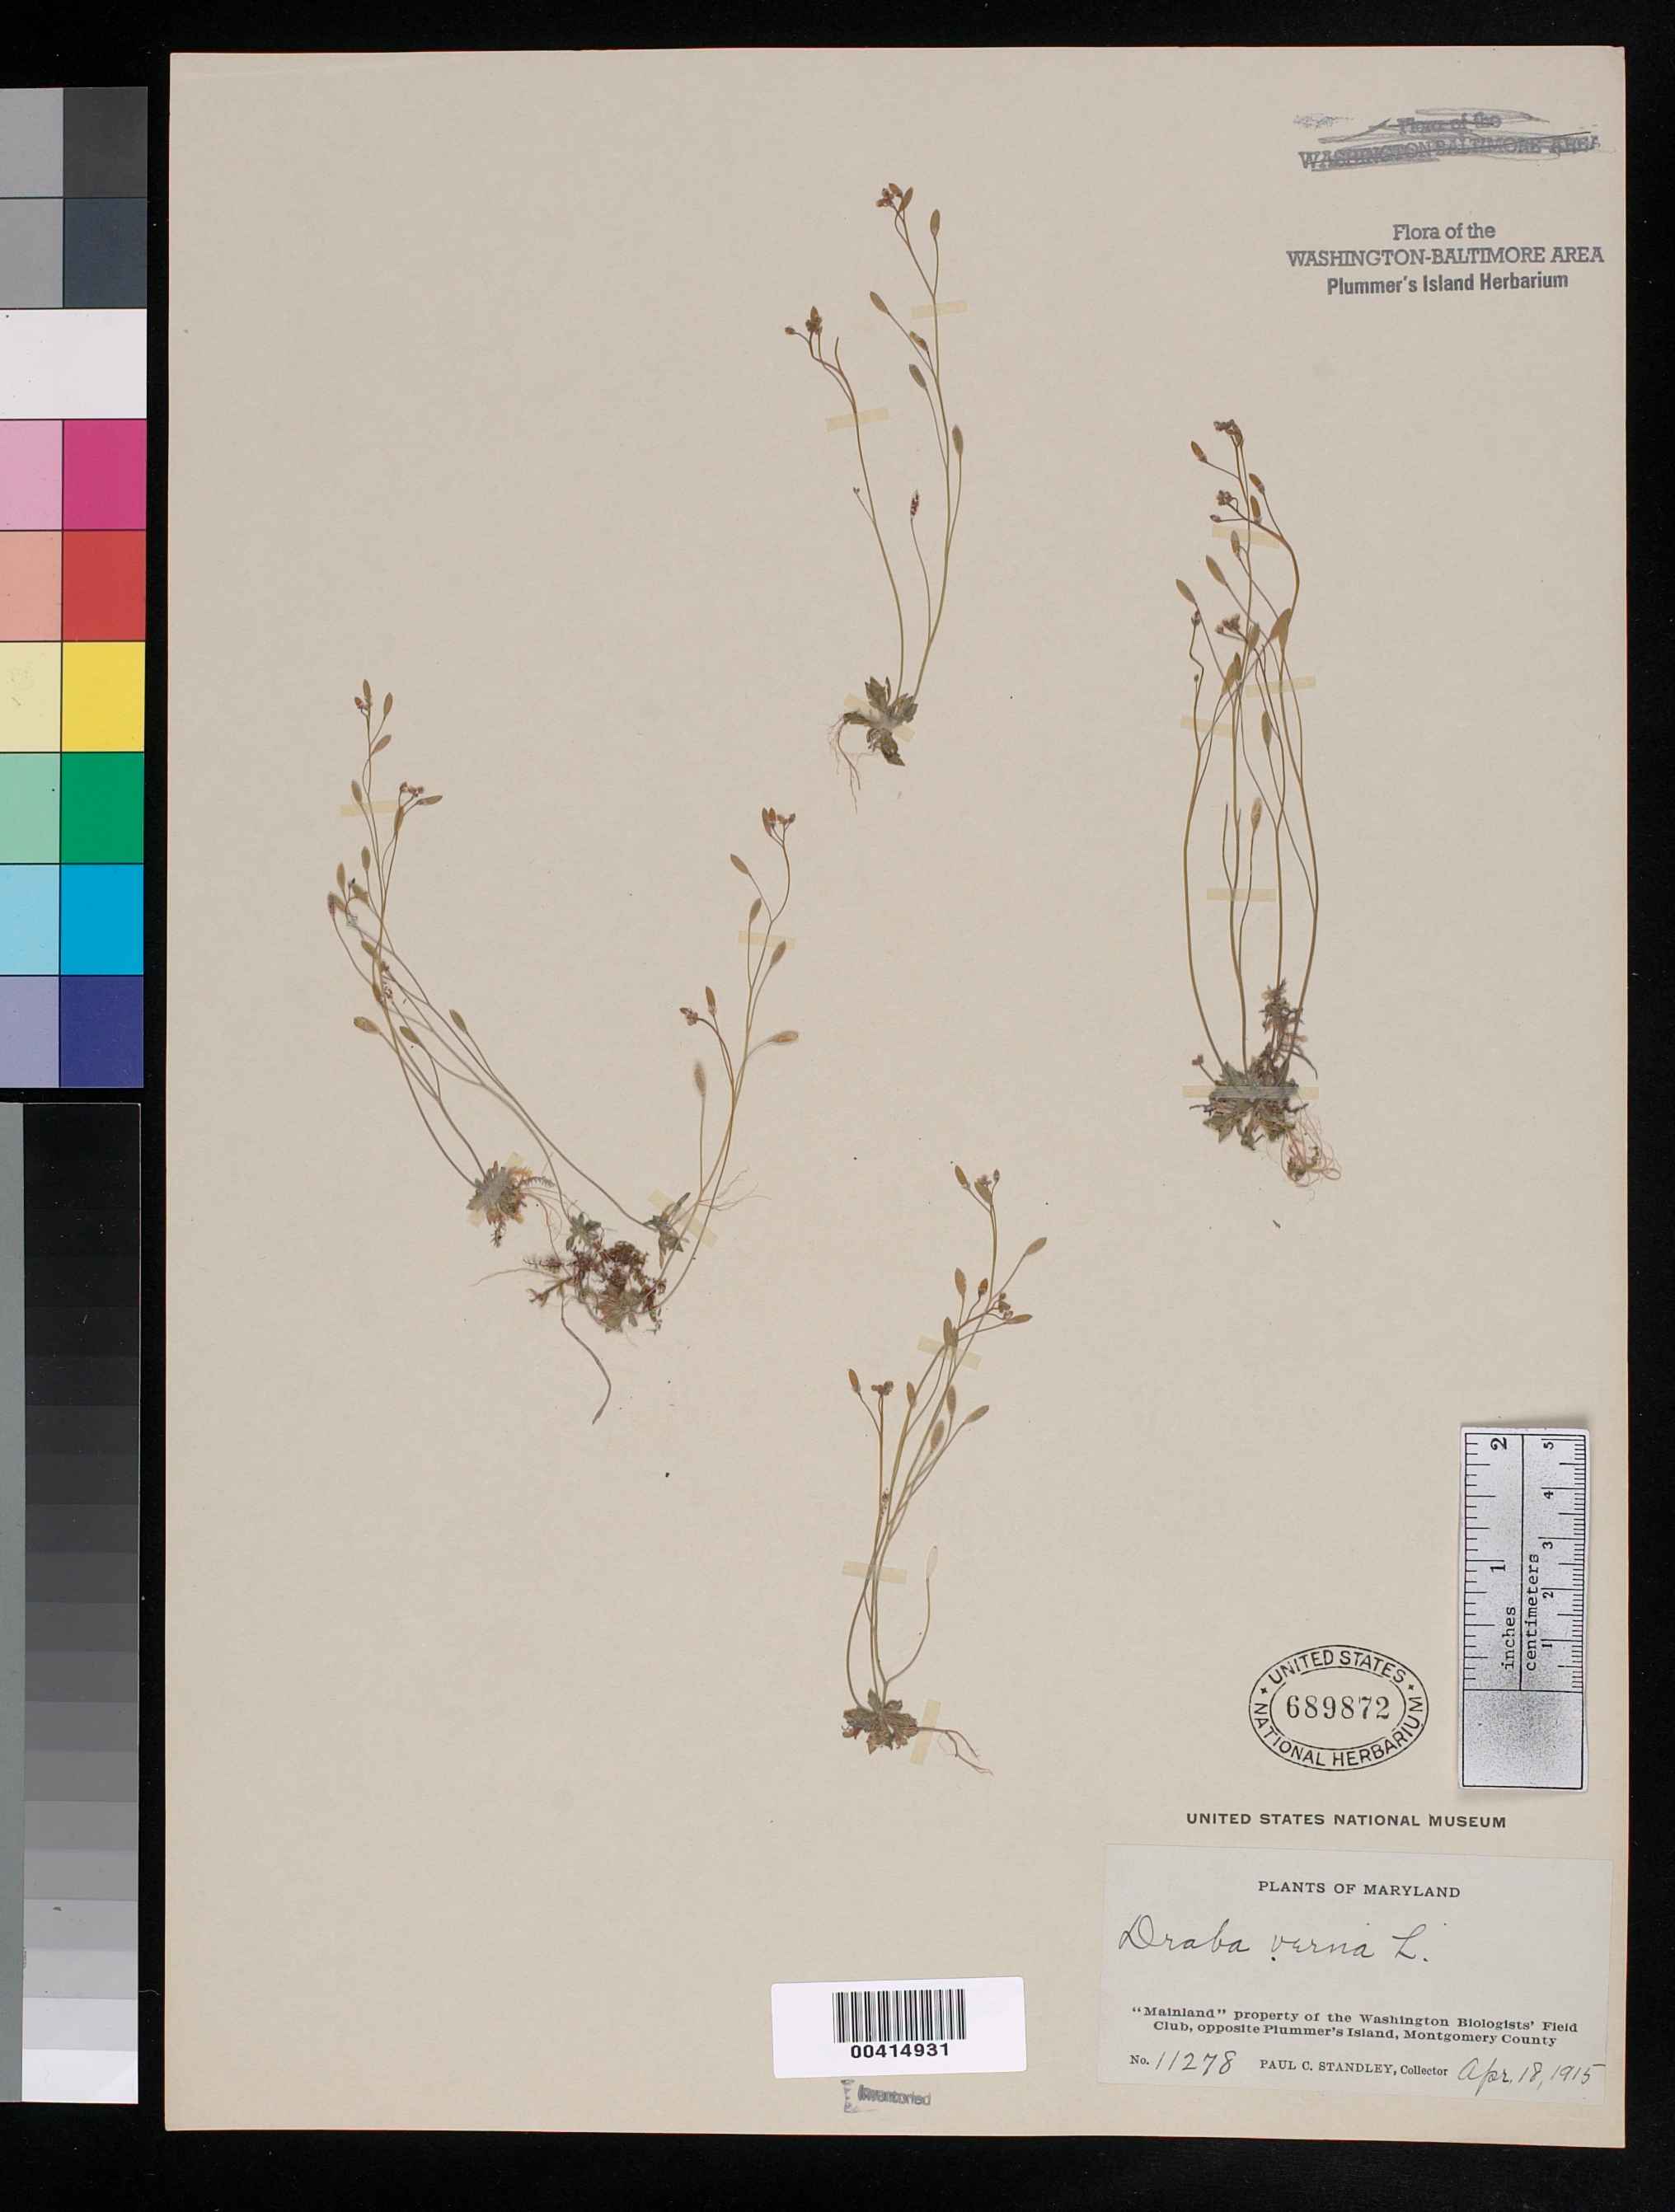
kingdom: Plantae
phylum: Tracheophyta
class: Magnoliopsida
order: Brassicales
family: Brassicaceae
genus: Draba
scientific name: Draba verna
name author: L.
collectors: P. C. Standley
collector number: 11278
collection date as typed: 18 Apr 1915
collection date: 1915-04-18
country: United States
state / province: Maryland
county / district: Montgomery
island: Plummers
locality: Plummer's Island C. & O. Canal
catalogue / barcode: US 689872